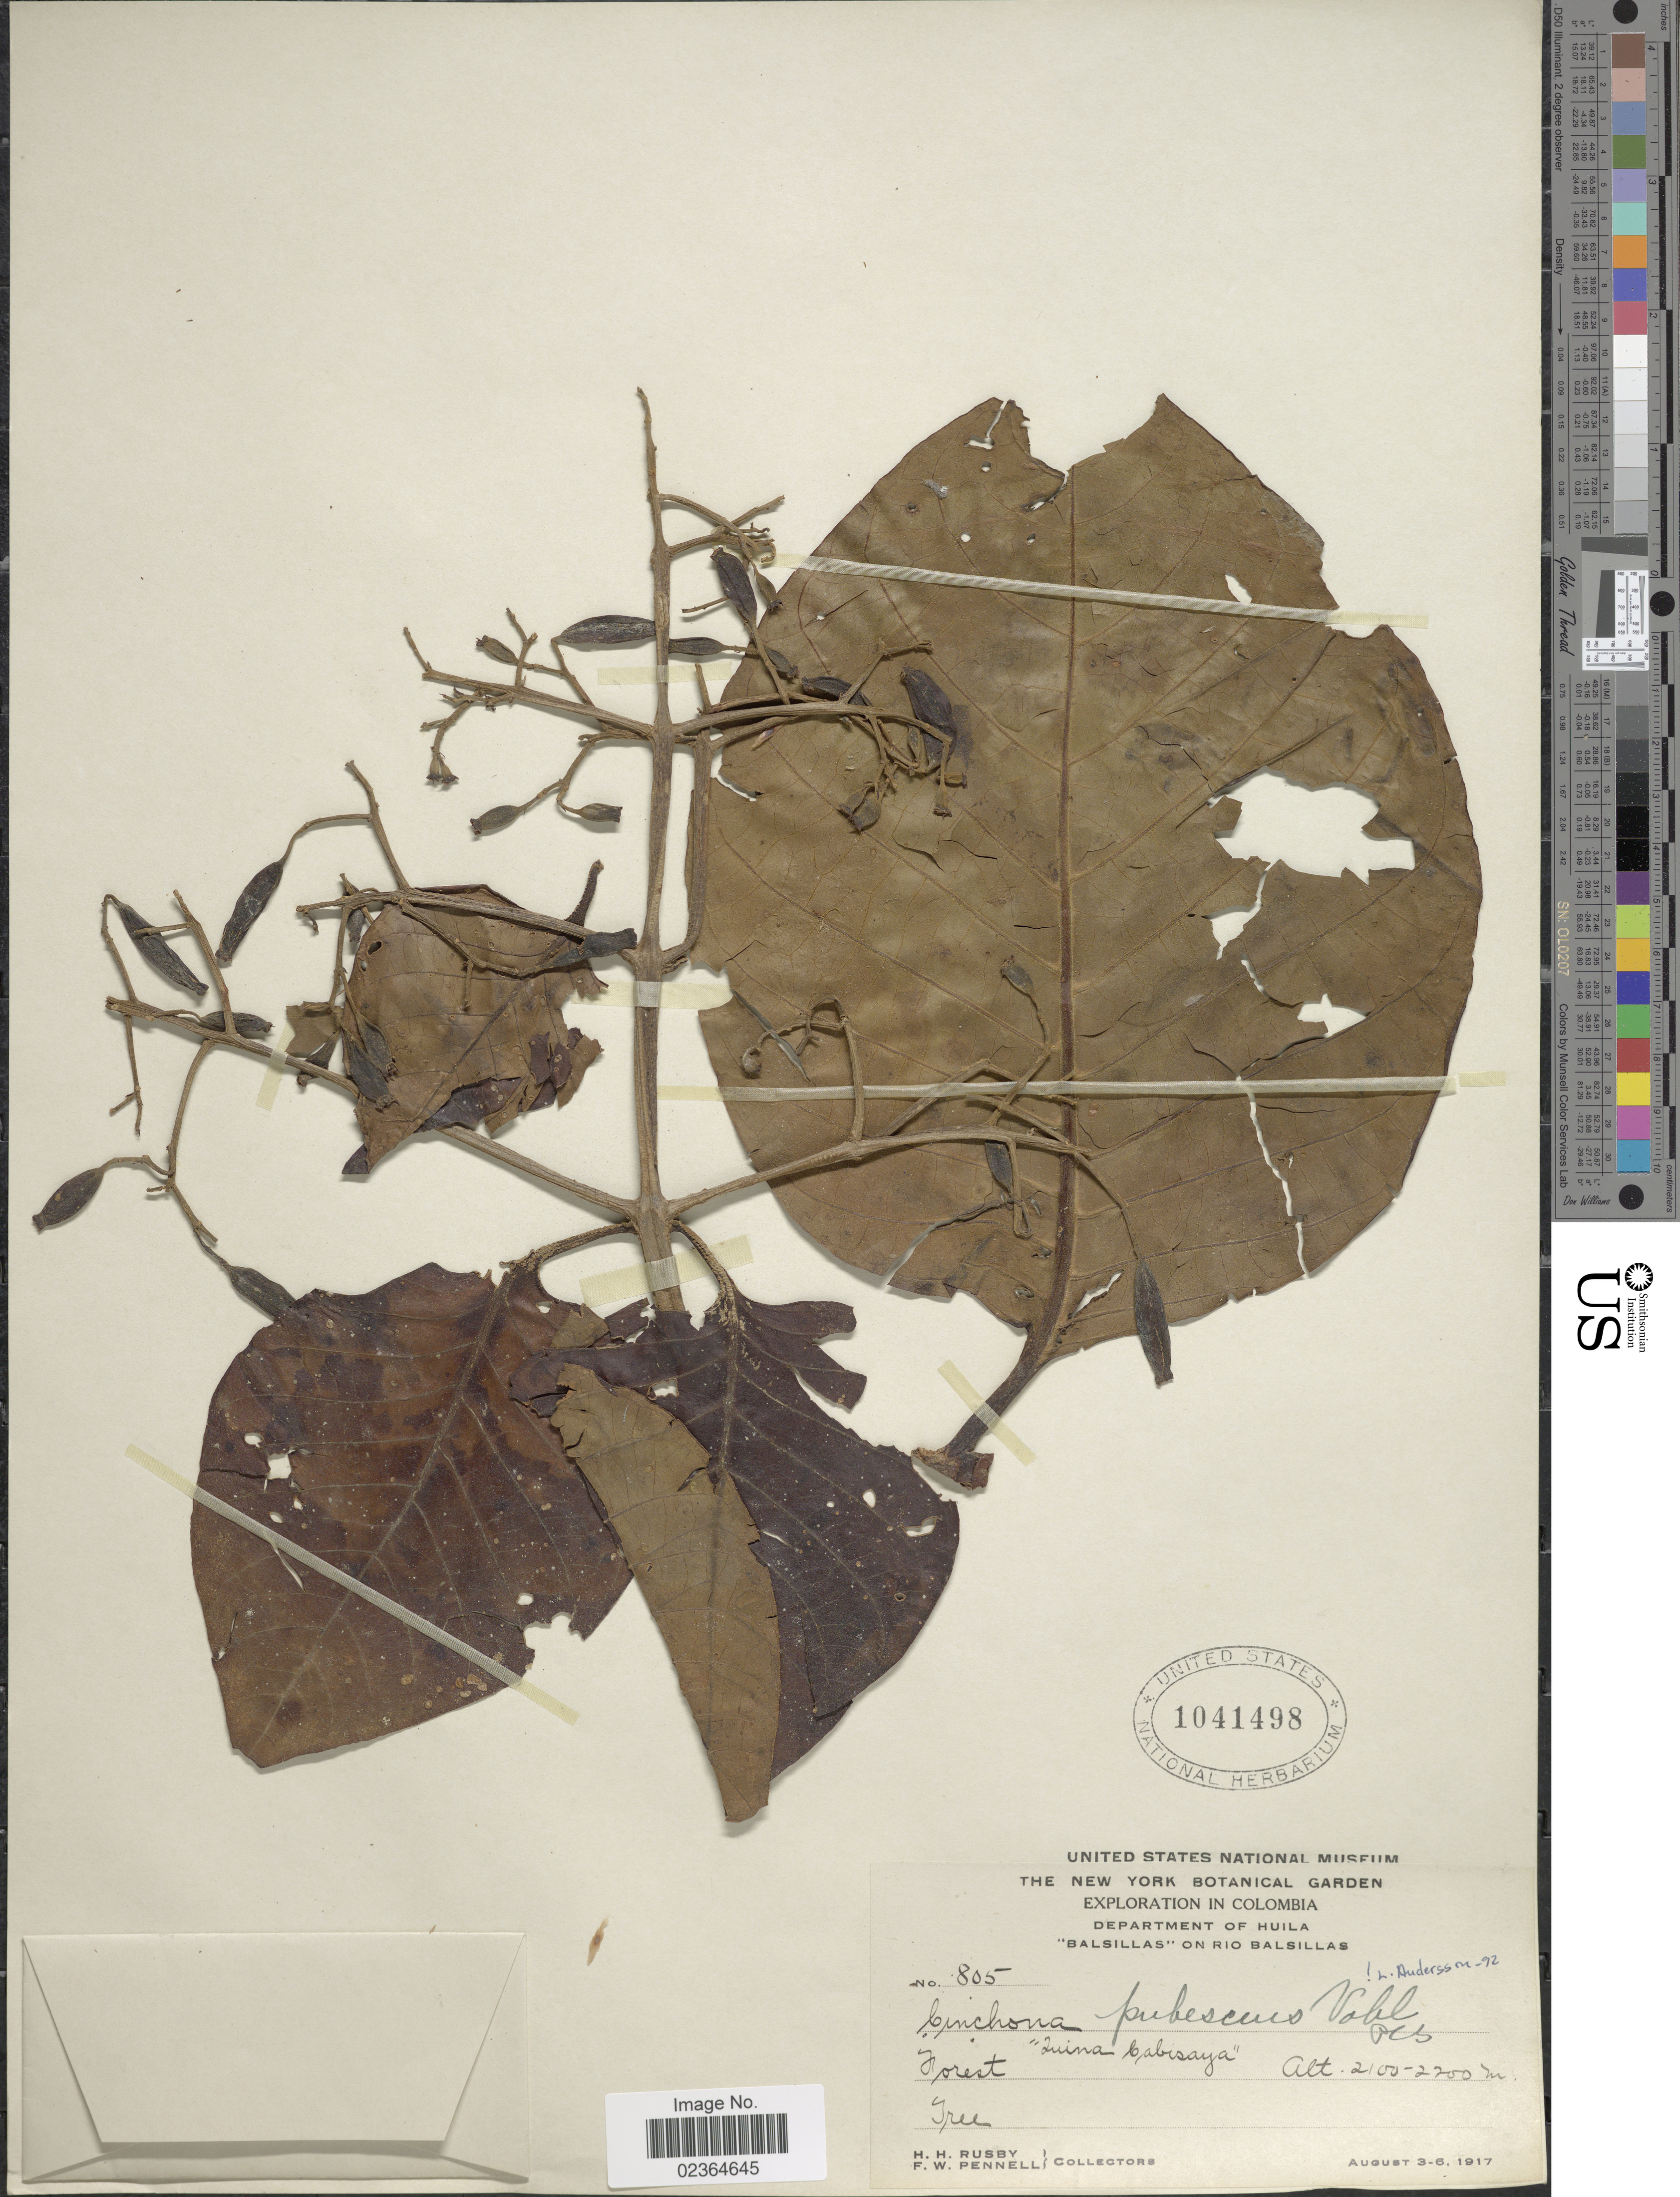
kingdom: Plantae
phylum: Tracheophyta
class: Magnoliopsida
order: Gentianales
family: Rubiaceae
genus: Cinchona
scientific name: Cinchona pubescens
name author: Vahl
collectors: H. H. Rusby & F. W. Pennell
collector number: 805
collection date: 1917-08-03/1917-08-06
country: Colombia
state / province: Huila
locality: Balsillas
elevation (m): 2100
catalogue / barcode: US 1041498